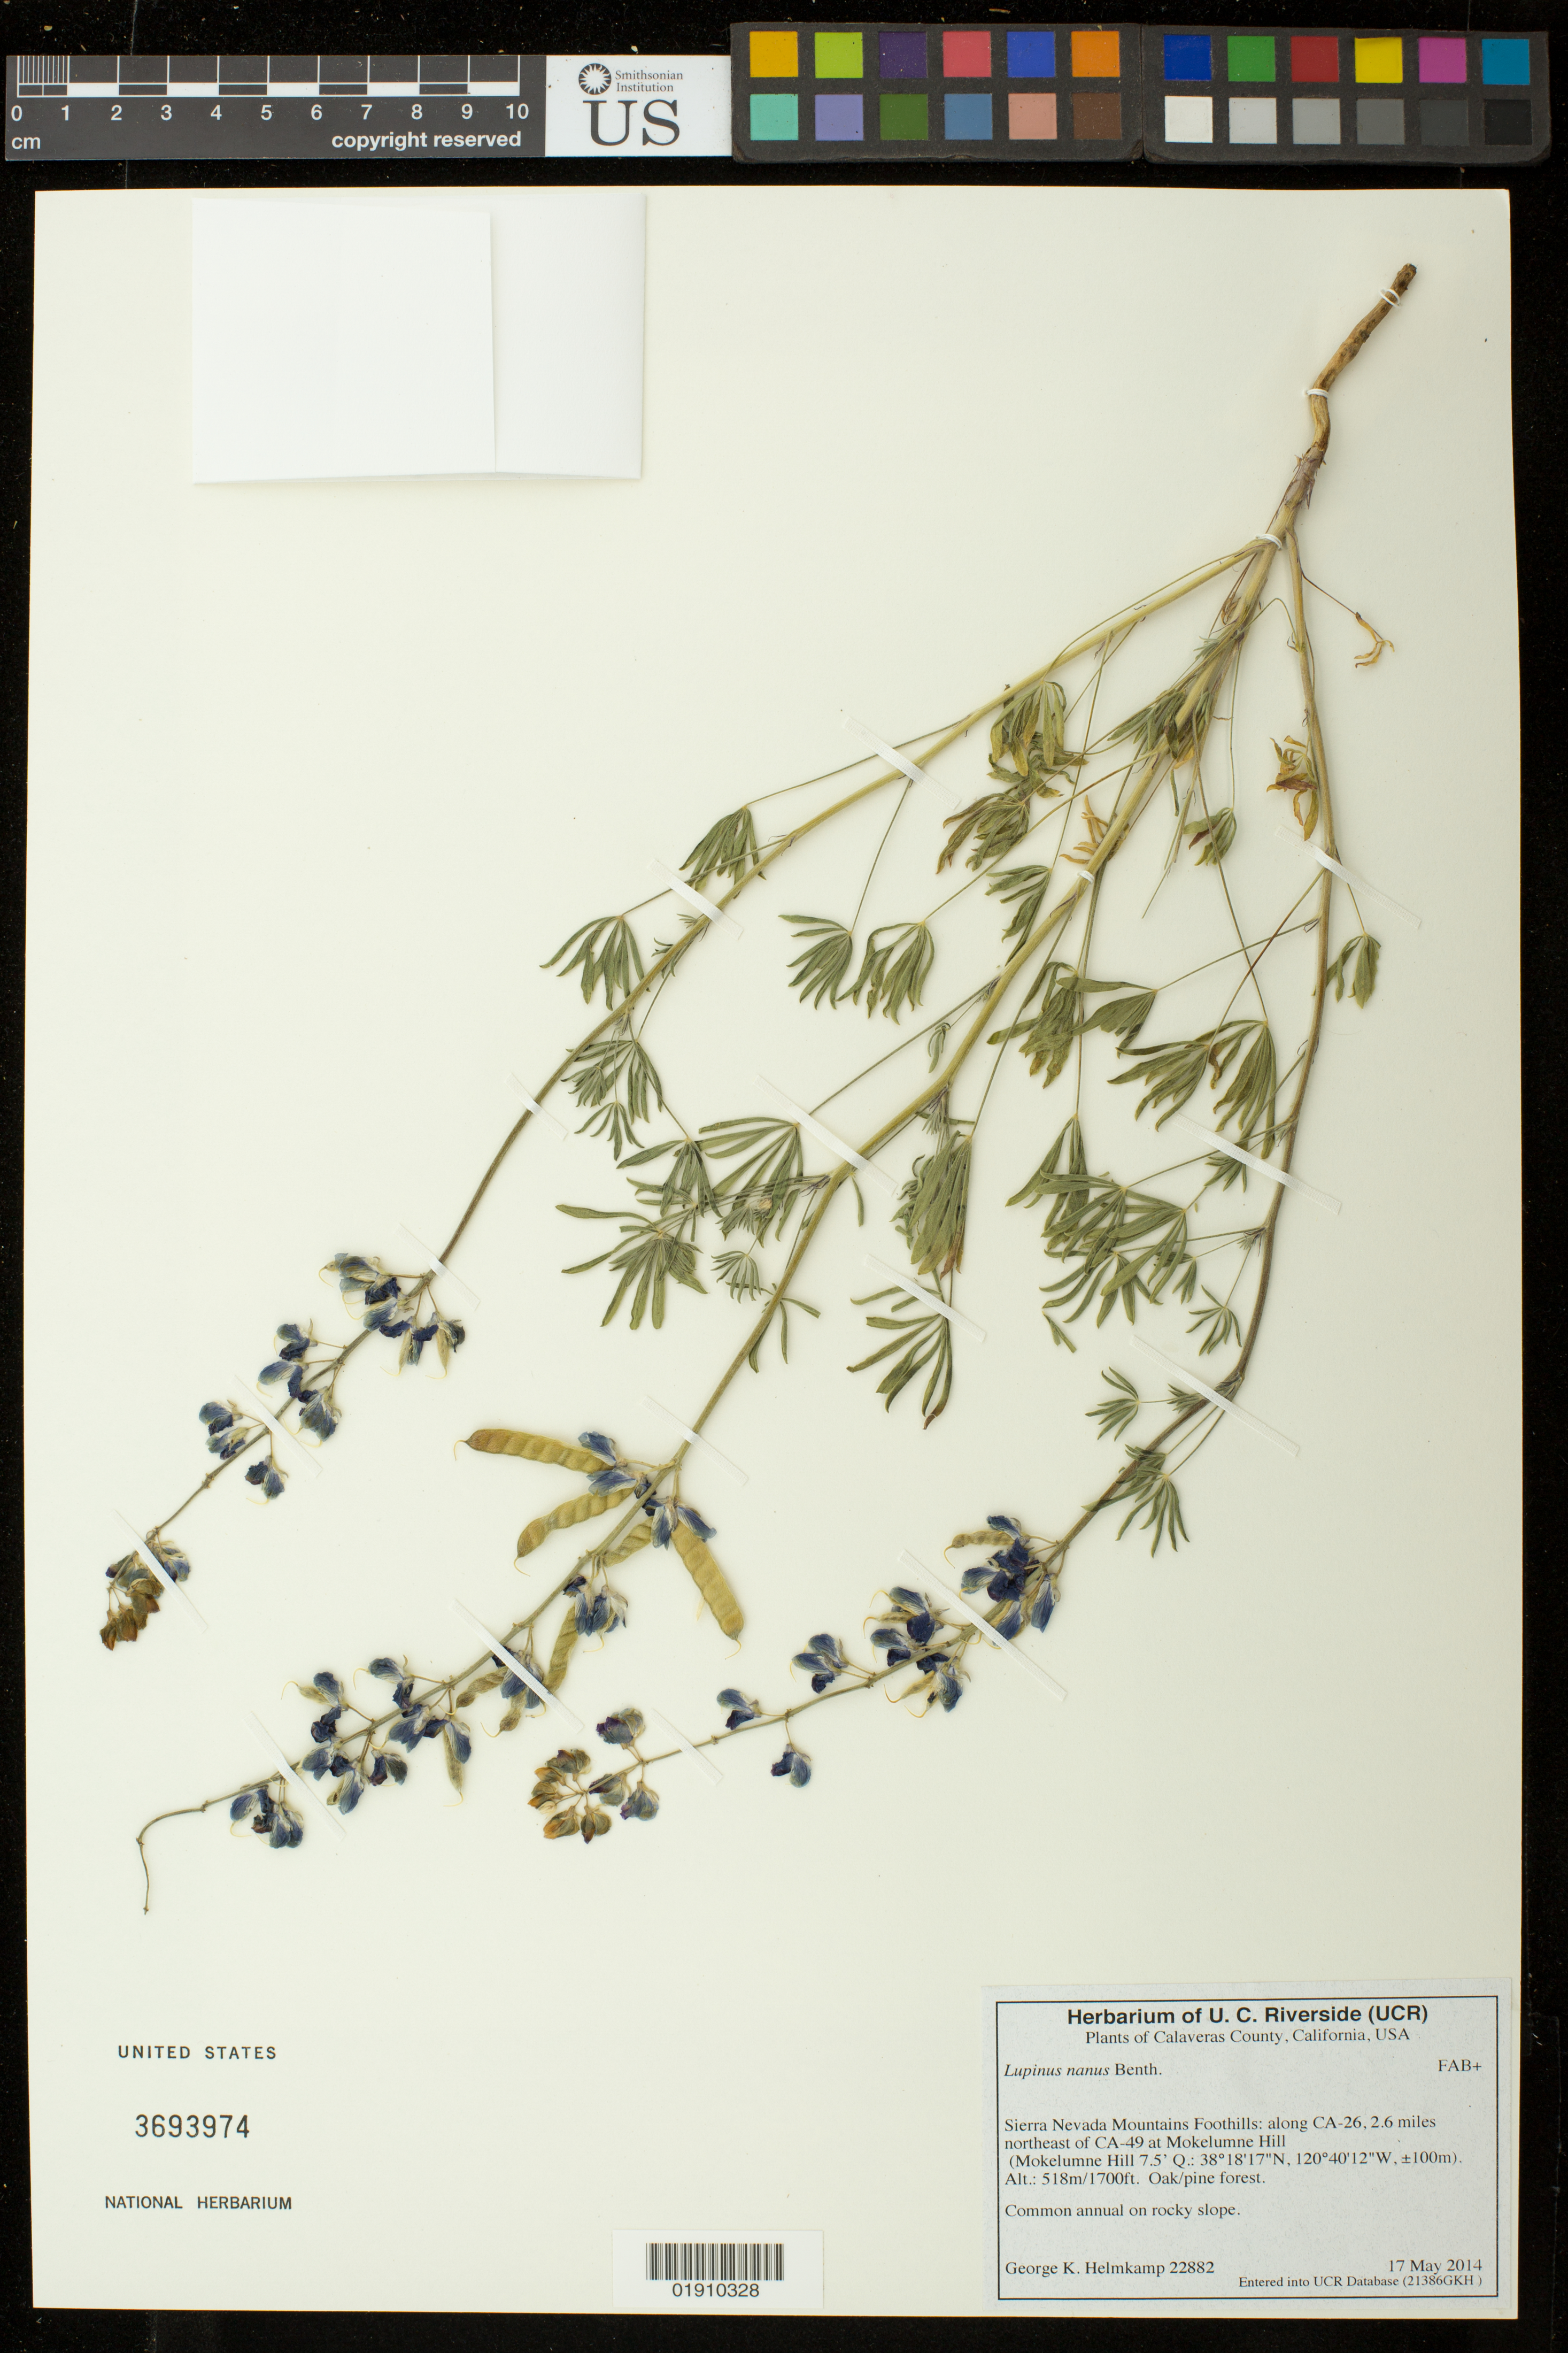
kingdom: Plantae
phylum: Tracheophyta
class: Magnoliopsida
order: Fabales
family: Fabaceae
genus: Lupinus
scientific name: Lupinus nanus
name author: Douglas ex Benth.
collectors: G. Helmkamp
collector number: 22882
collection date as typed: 17 May 2014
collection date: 2014-05-17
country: United States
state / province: California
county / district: Calaveras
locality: Sierra Nevada Mountains Foothills: along CA-26, 2.6 miles northeast of CA-49 at Mokelumne Hill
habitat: Oak/pine forest. common annual on rocky slope.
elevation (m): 518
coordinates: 38 18 17 N, 120 40 12 W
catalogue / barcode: US 3693974